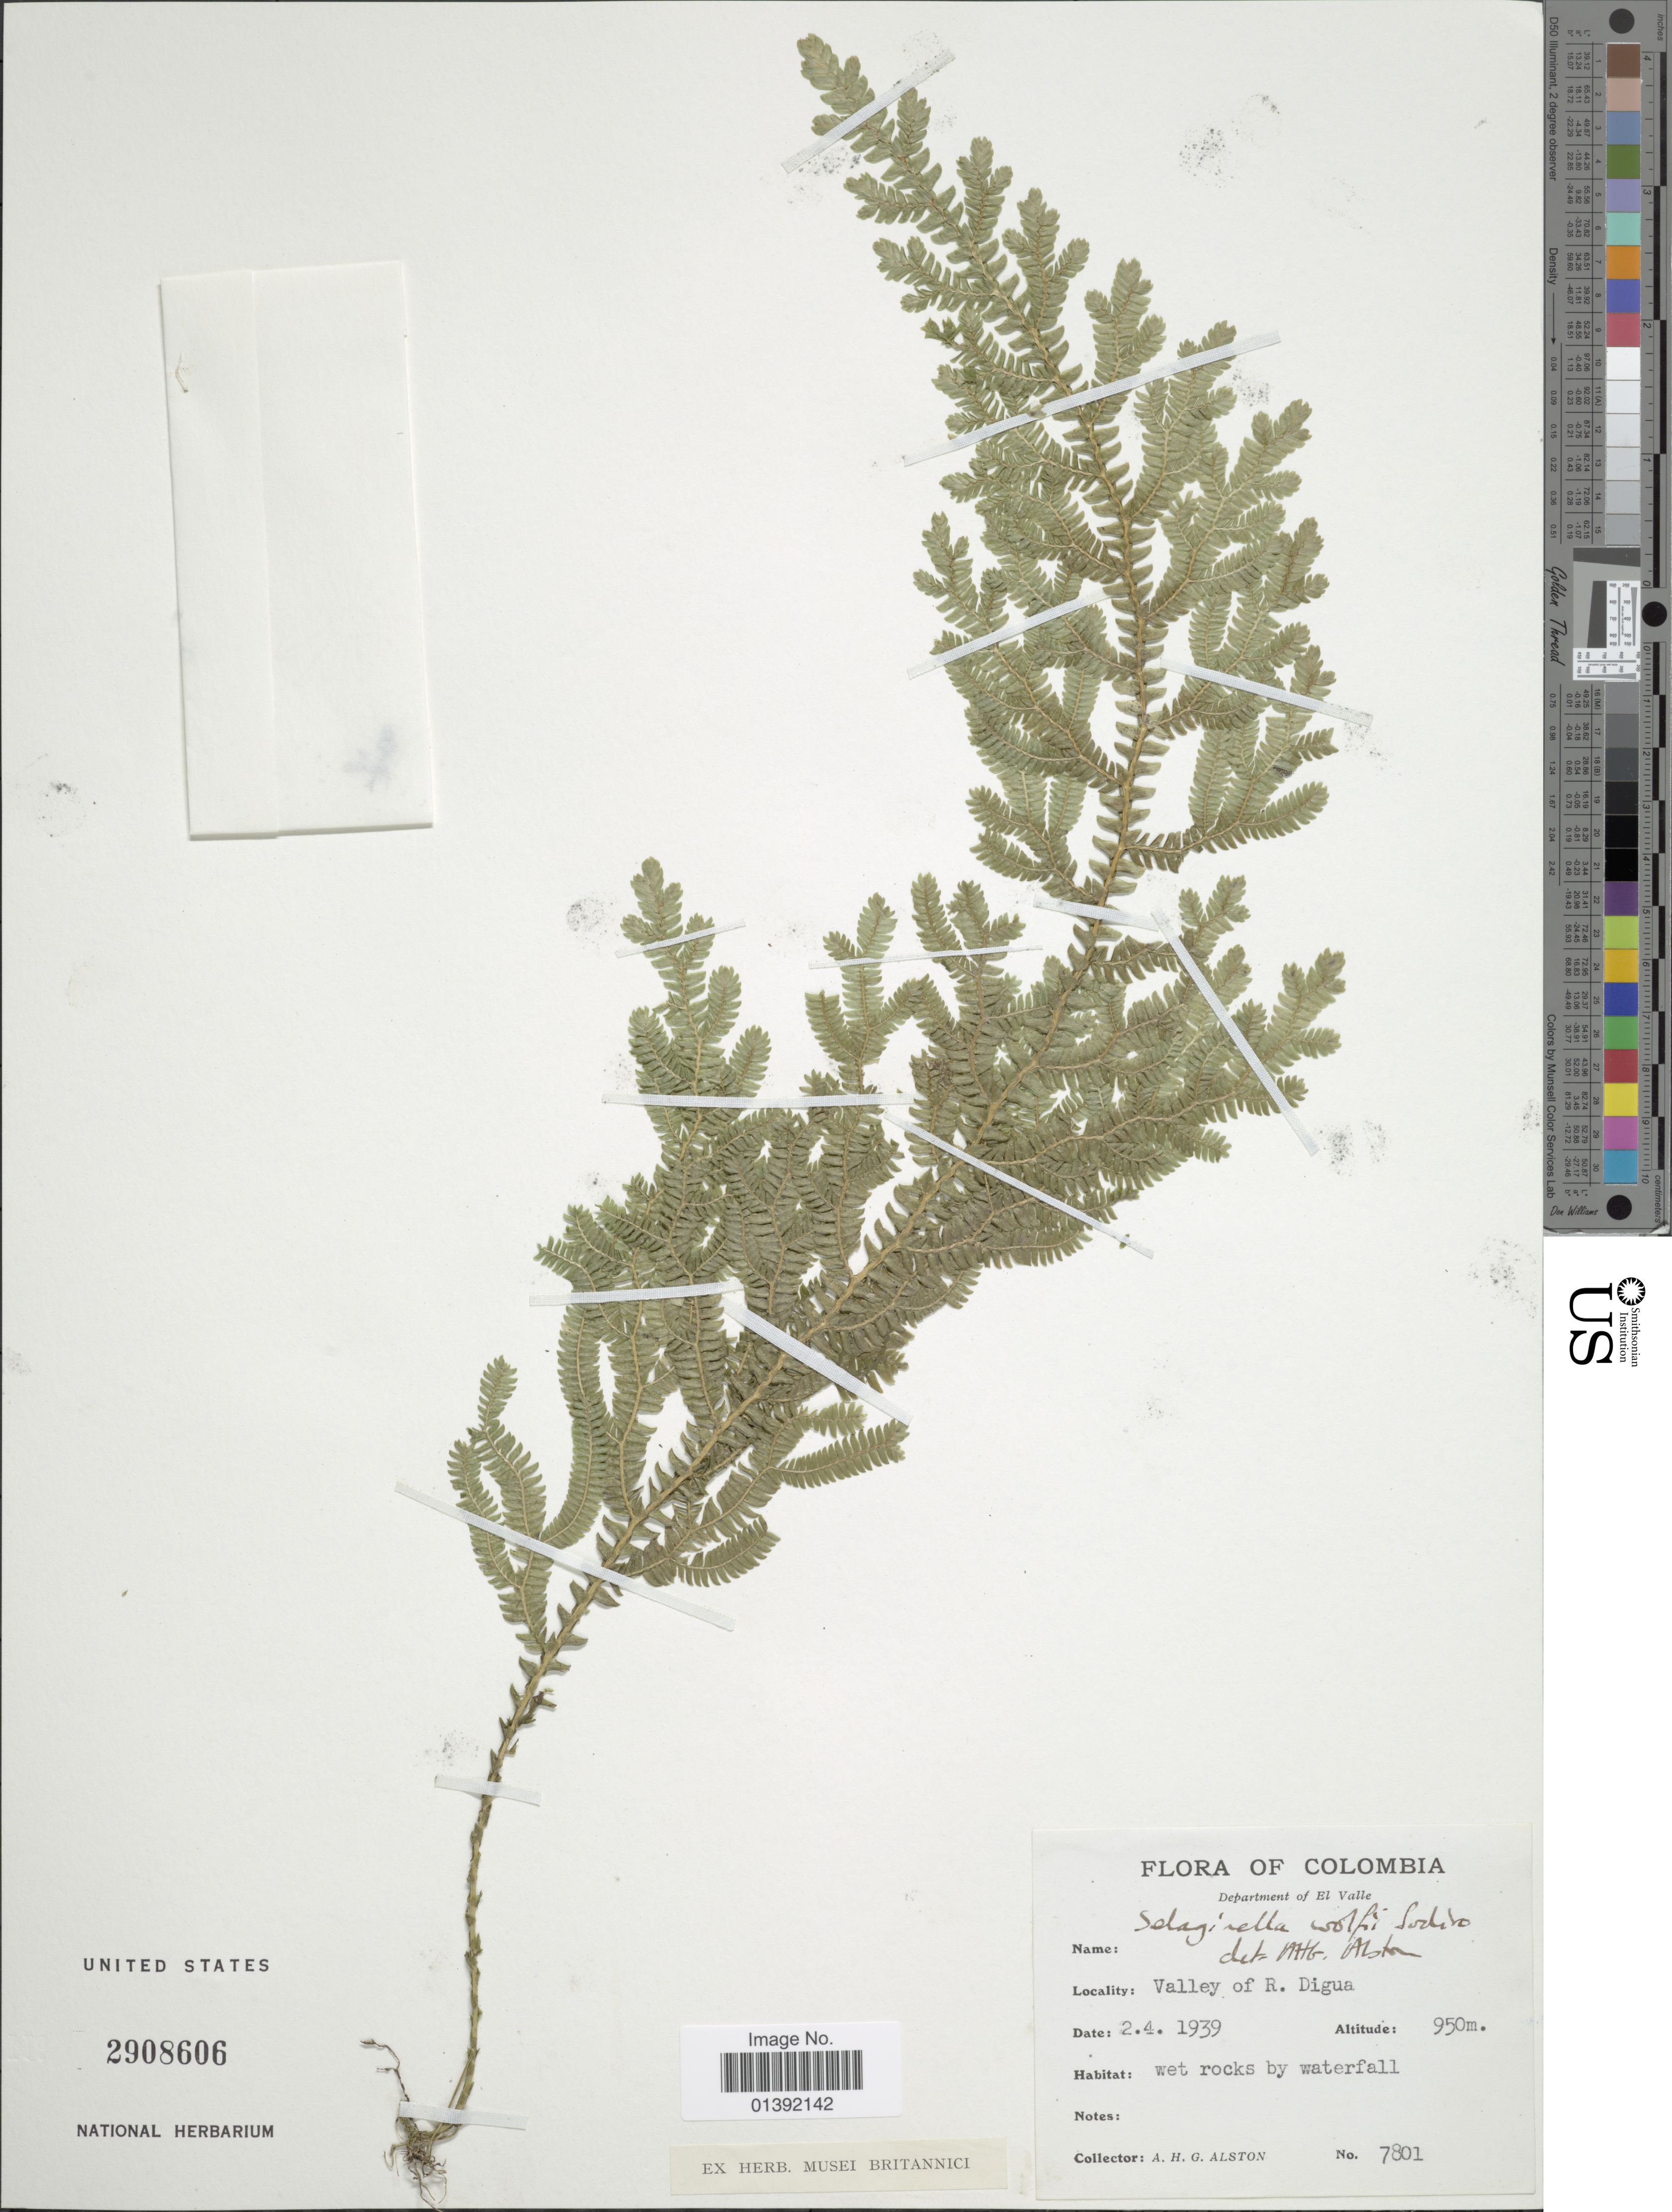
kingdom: Plantae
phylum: Tracheophyta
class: Lycopodiopsida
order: Selaginellales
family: Selaginellaceae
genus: Selaginella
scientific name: Selaginella wolffii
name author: Sodiro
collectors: A. H. Alston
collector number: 7801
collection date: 1939-04-02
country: Colombia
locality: Department of El Valle, Valley of R. Digua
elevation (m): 950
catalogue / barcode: US 2908606